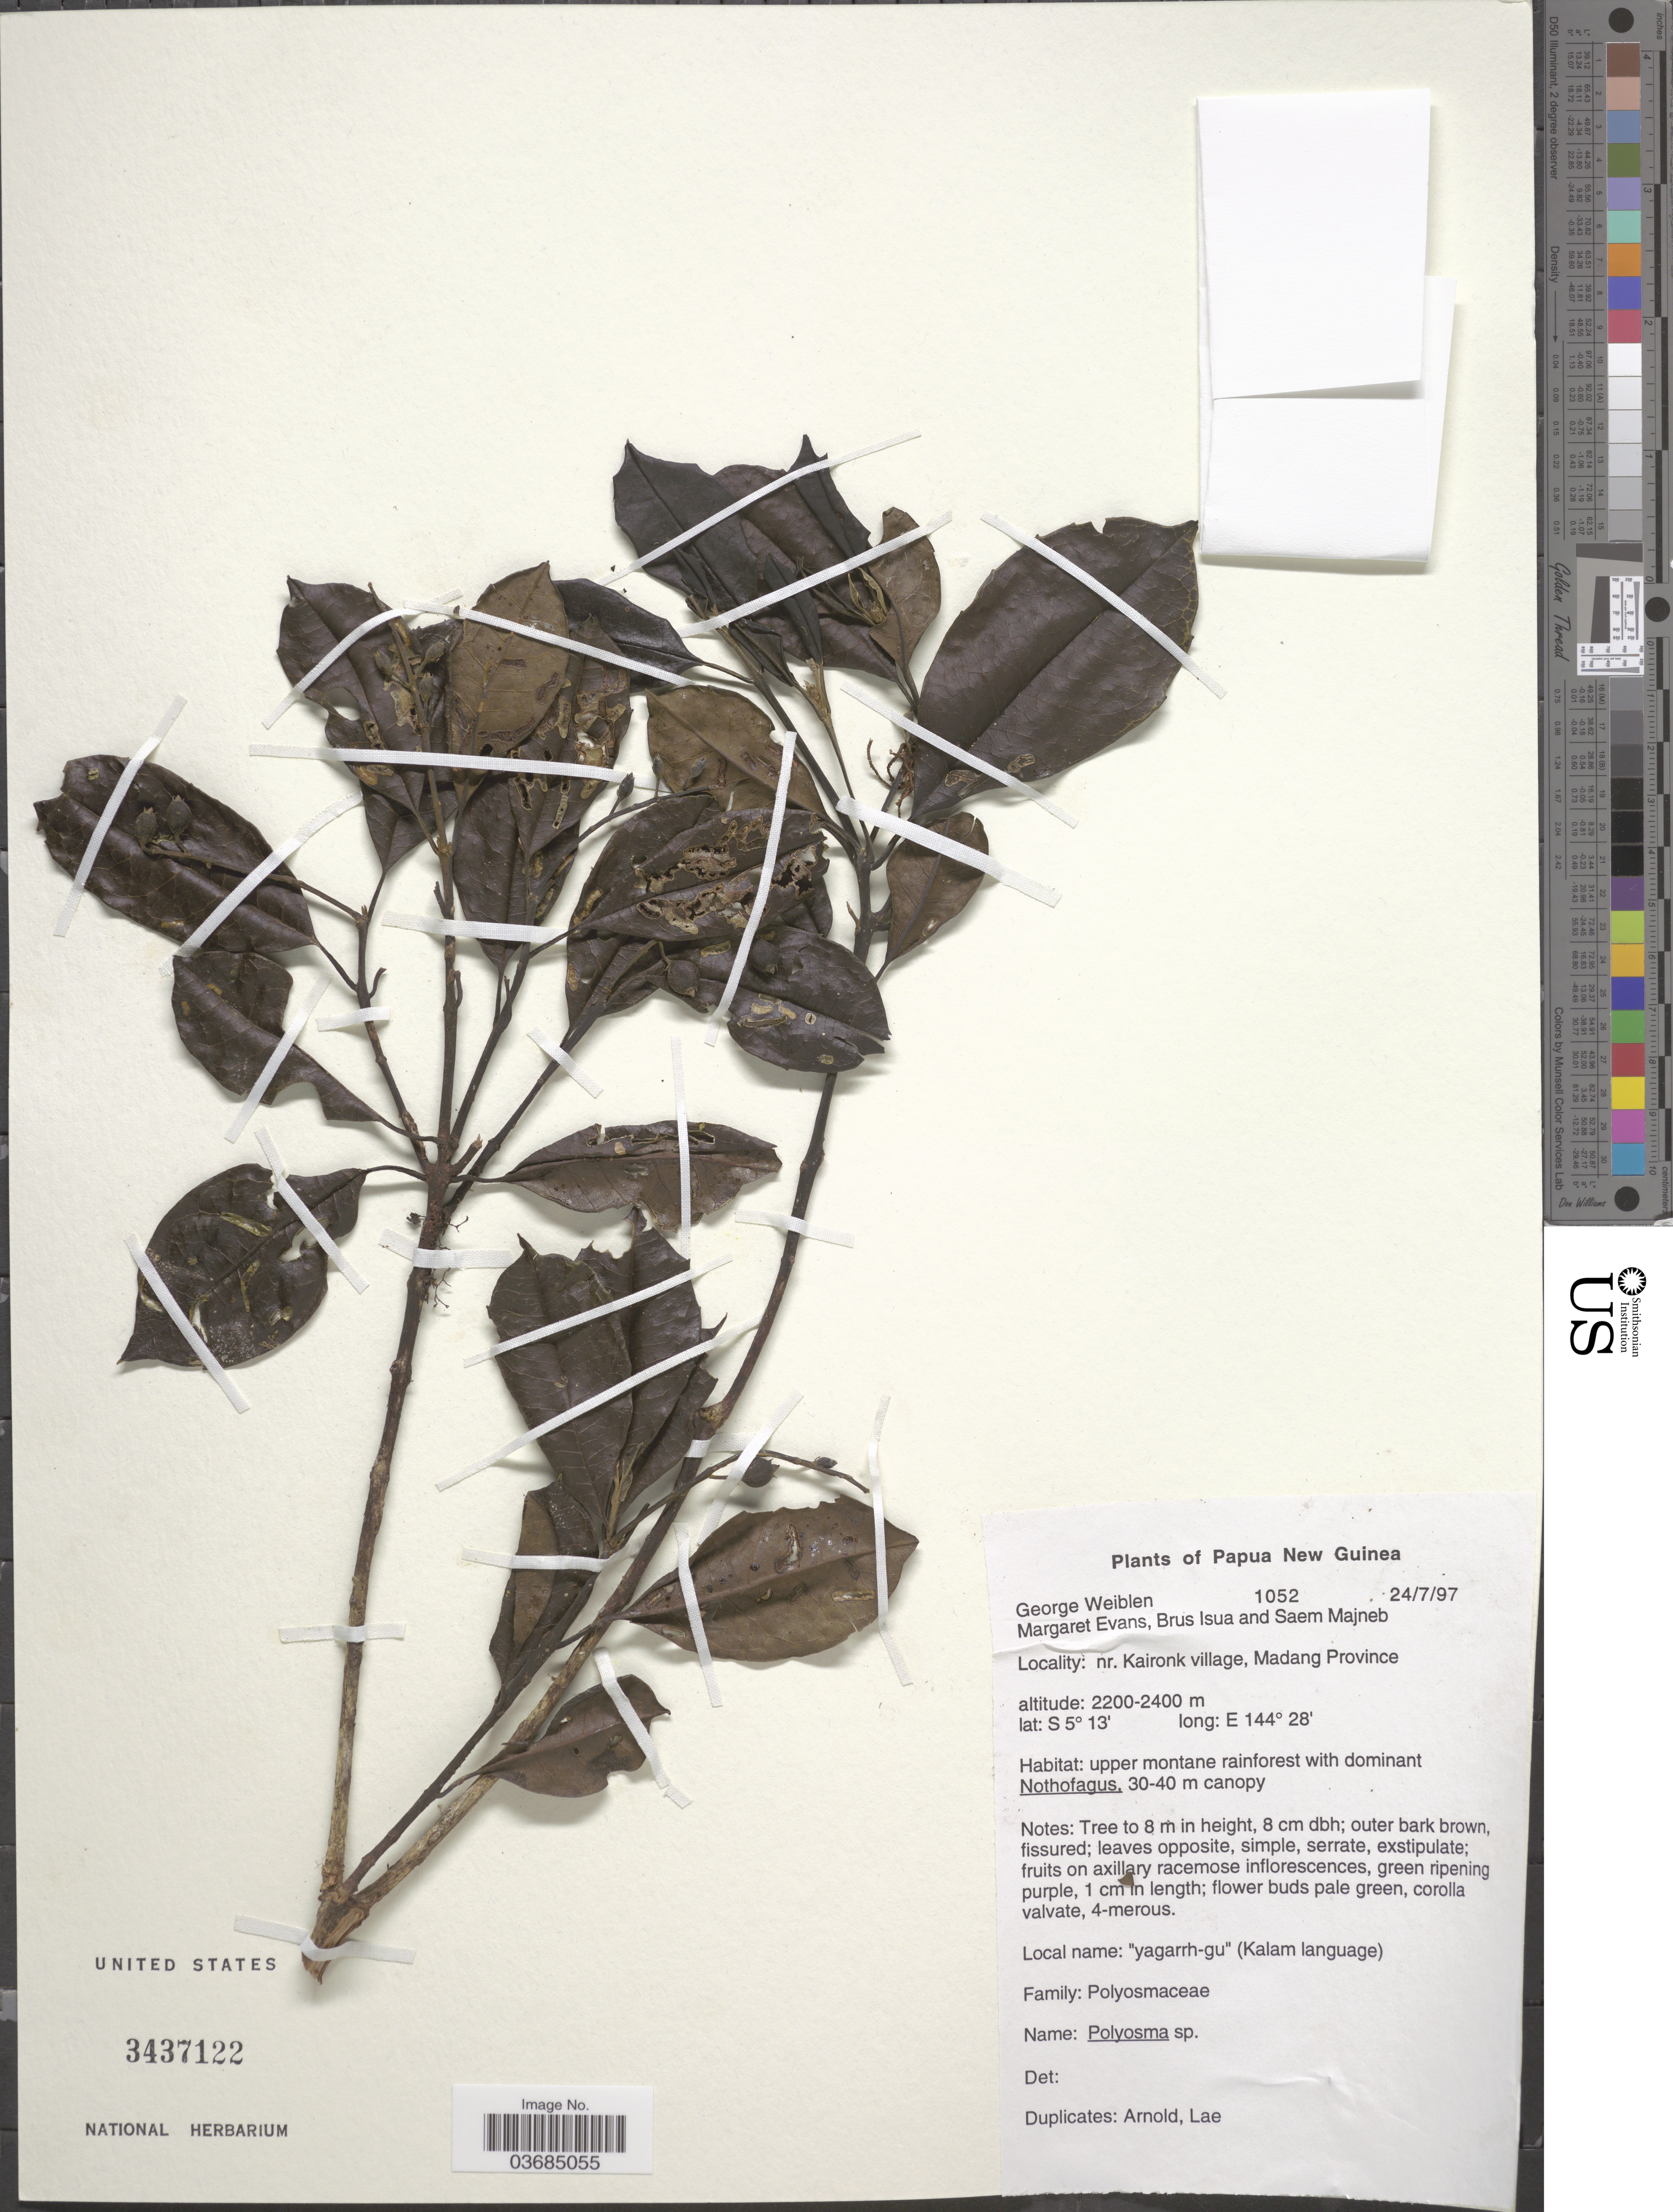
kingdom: Plantae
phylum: Tracheophyta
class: Magnoliopsida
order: Escalloniales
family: Escalloniaceae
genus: Polyosma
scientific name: Polyosma sp.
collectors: G. D. Weiblen, M. Evans, B. Isua & S. Majneb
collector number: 1052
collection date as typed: Transcribed d/m/y: 24/7/97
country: Papua New Guinea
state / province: Madang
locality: Nr. Kaironk village.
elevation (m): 2200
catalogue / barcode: US 3437122